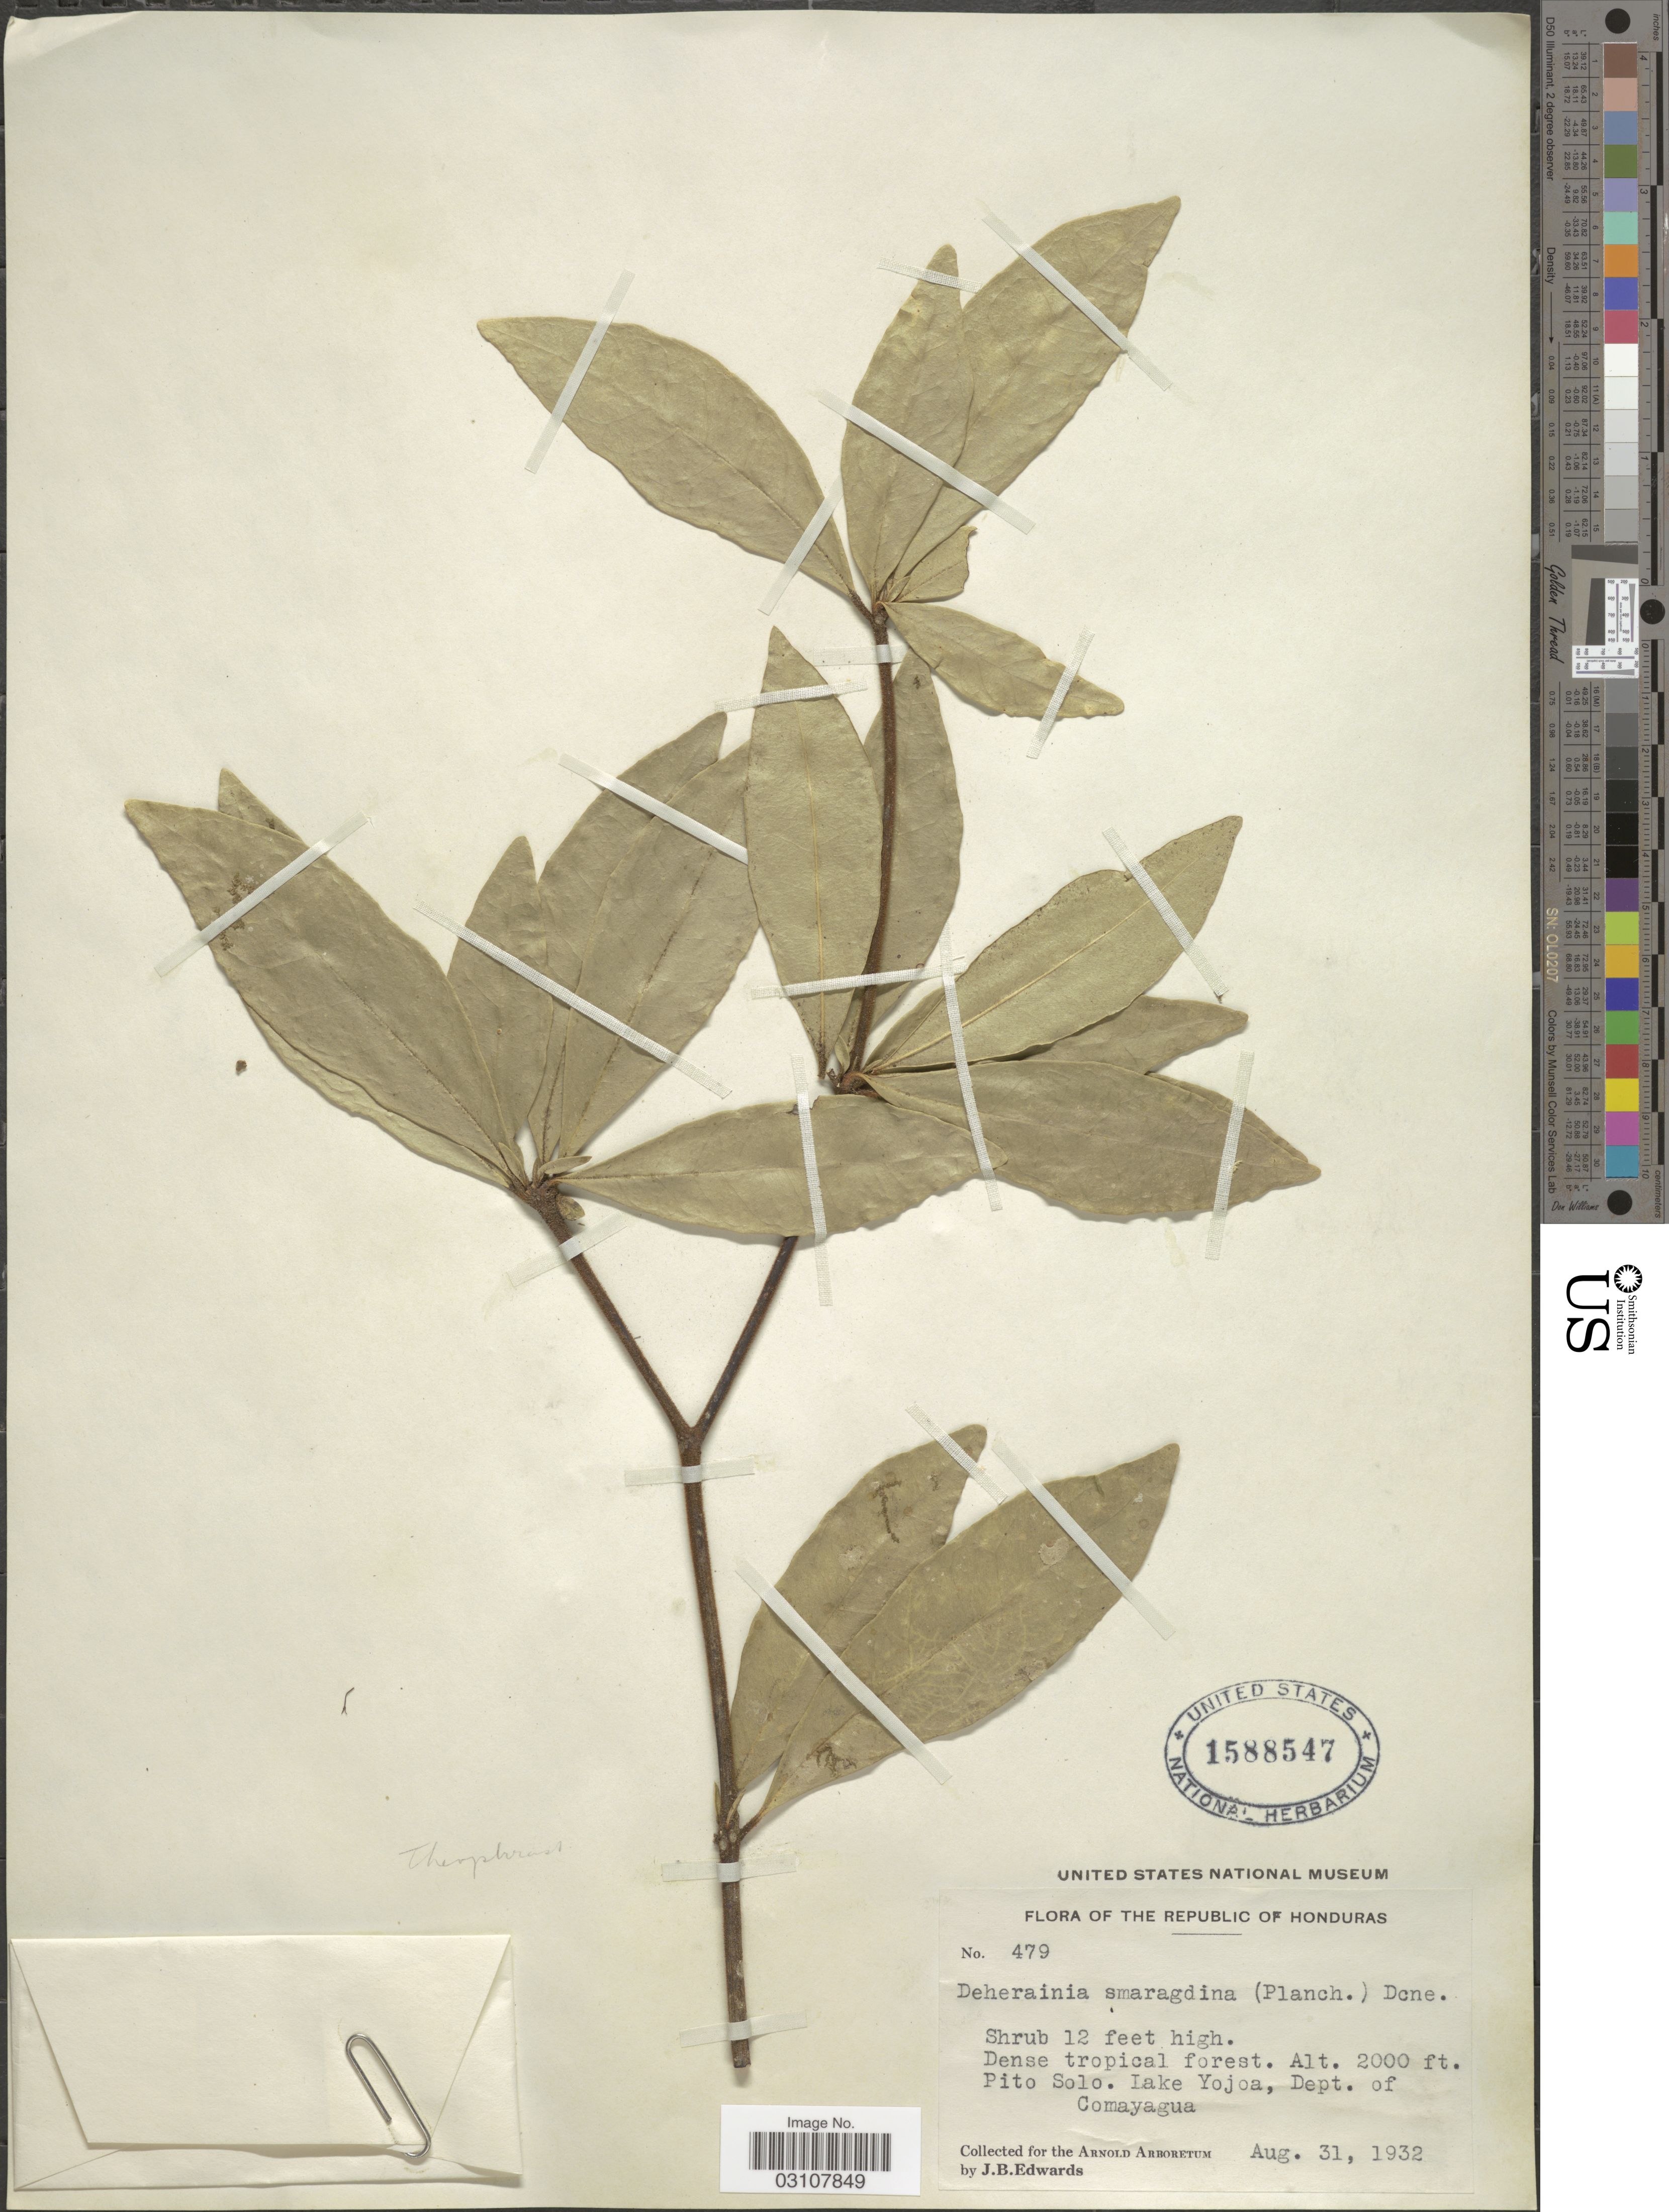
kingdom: Plantae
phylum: Tracheophyta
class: Magnoliopsida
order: Ericales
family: Primulaceae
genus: Deherainia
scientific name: Deherainia smaragdina subsp. smaragdina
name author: (Planch. ex Linden) Decne.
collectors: J. B. Edwards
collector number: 479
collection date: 1932-08-31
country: Honduras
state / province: Comayagua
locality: Pito Solo. Lake Yojoa.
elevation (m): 610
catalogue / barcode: US 1588547